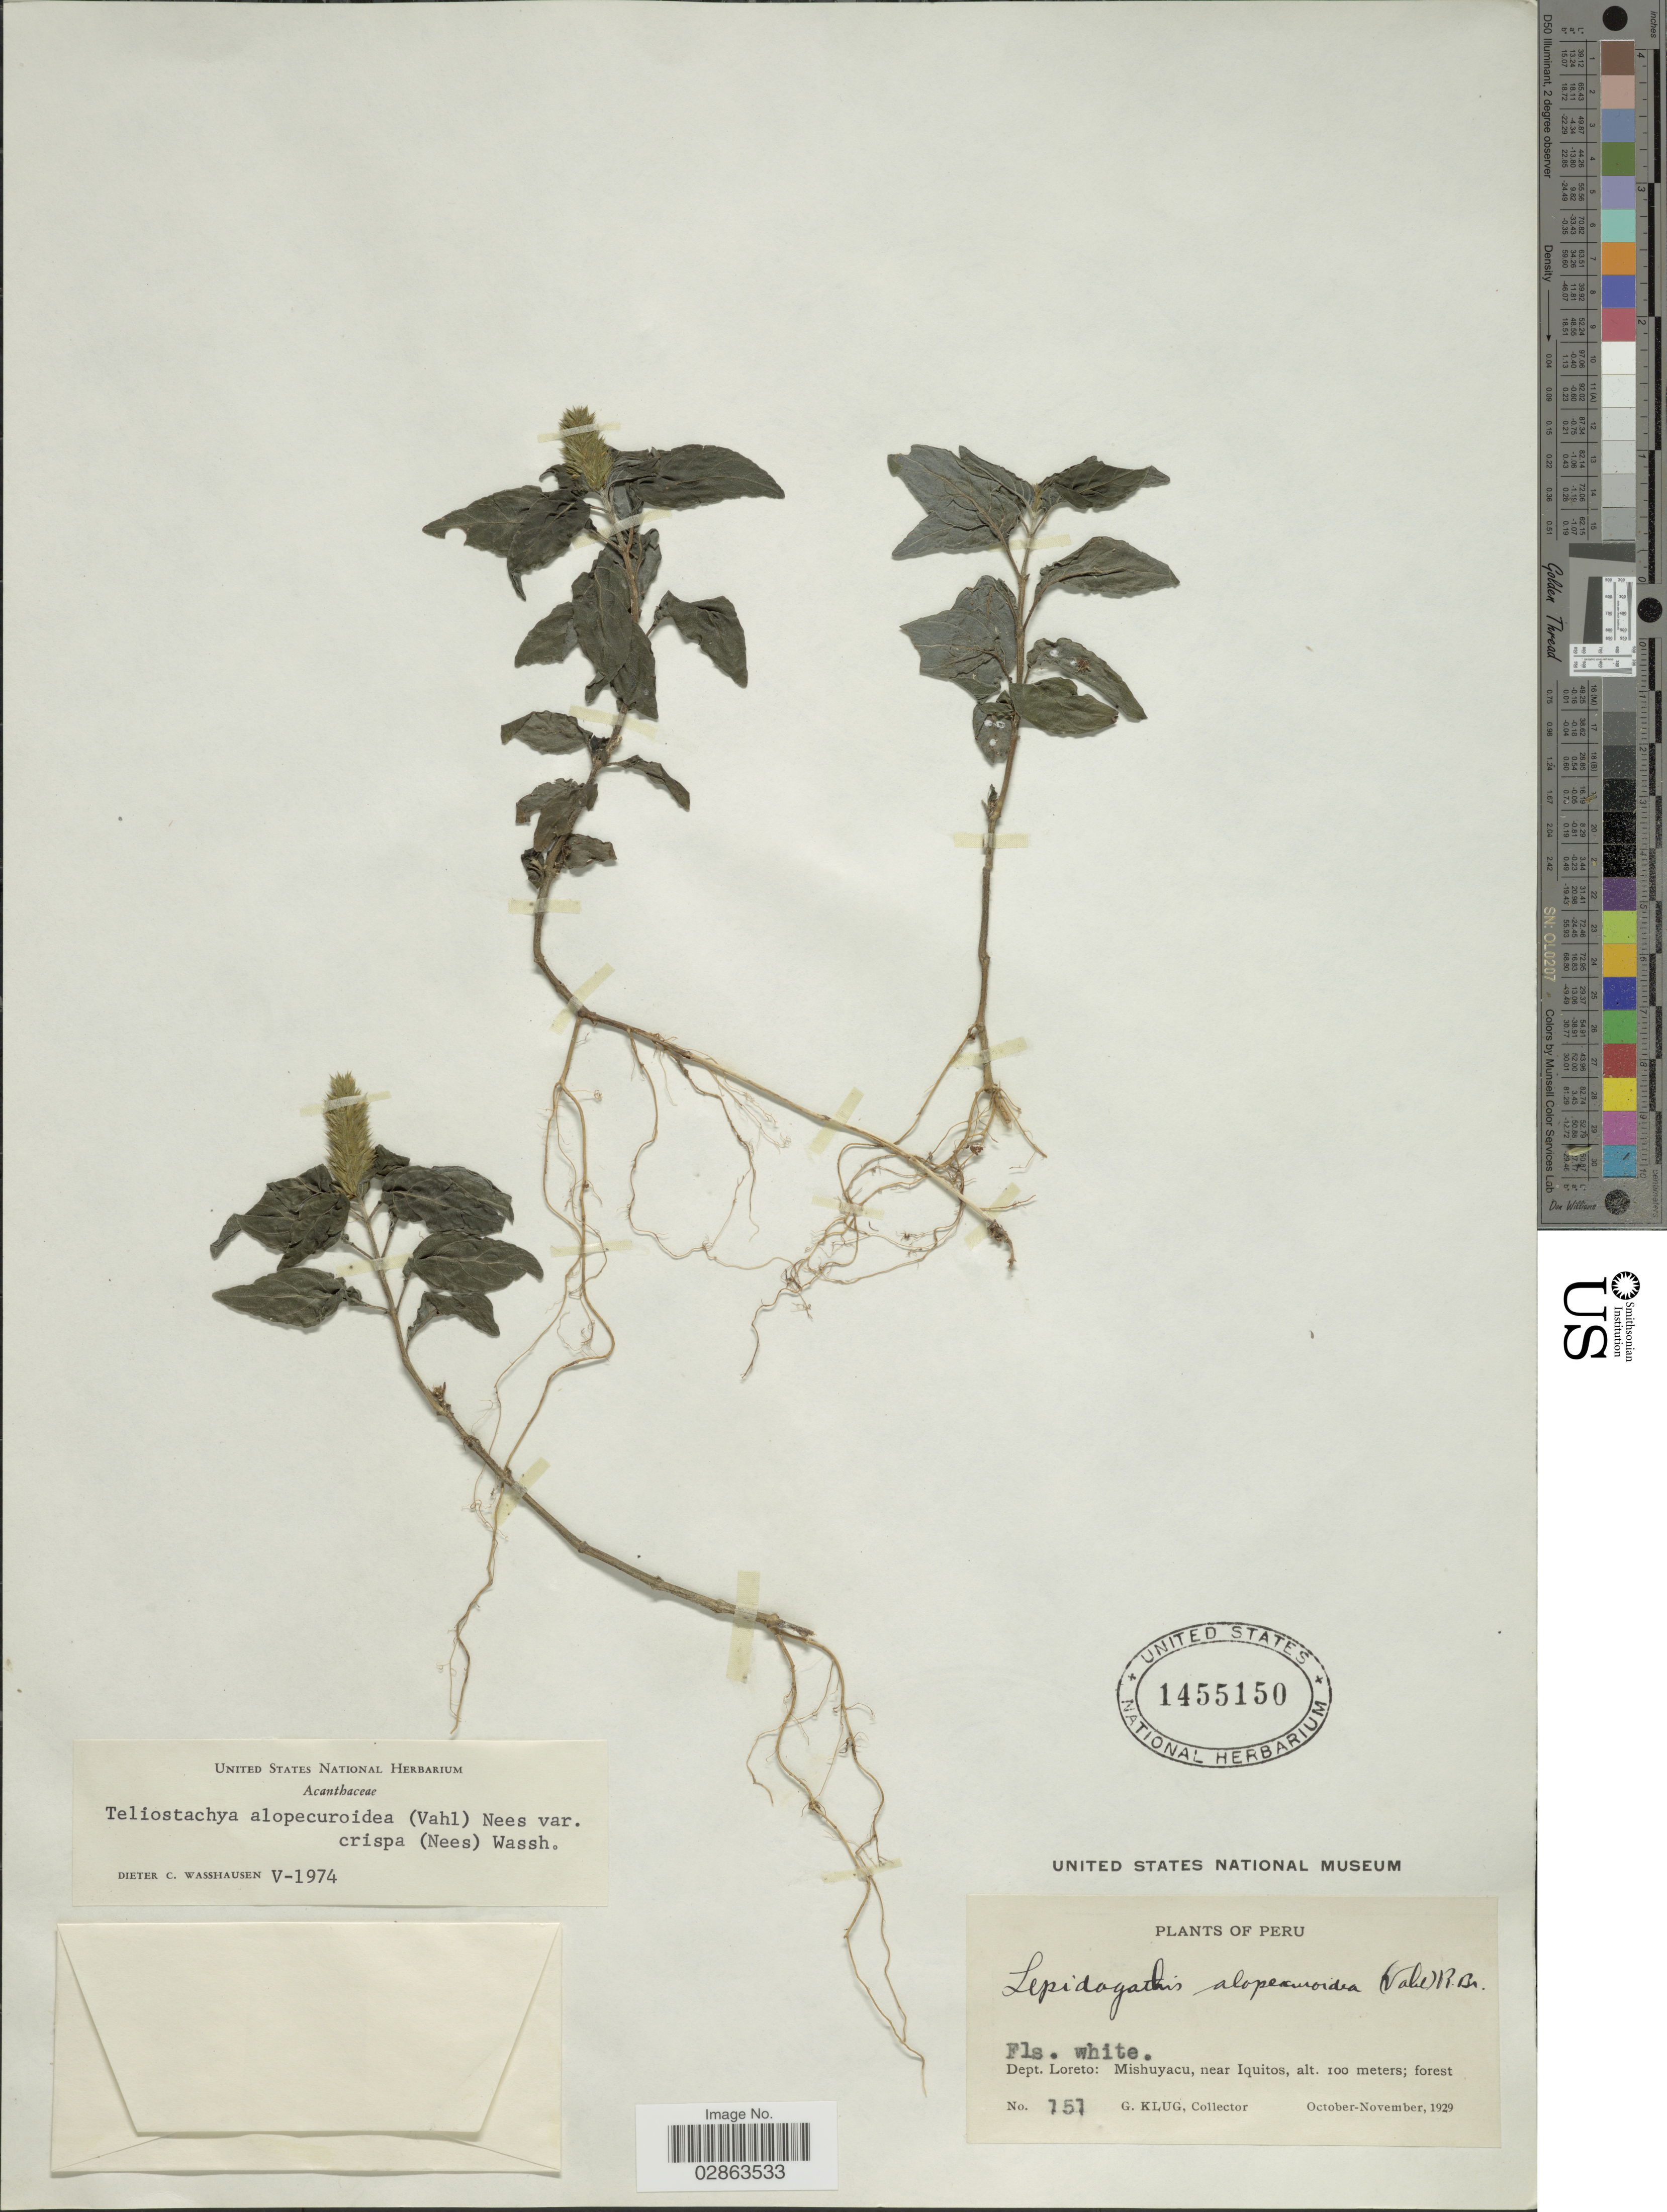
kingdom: Plantae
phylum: Tracheophyta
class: Magnoliopsida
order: Lamiales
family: Acanthaceae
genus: Teliostachya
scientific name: Teliostachya lanceolata var. crispa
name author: Nees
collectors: G. Klug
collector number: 757*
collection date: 1929-10/1929-11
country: Peru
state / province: Loreto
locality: Dept. Loreto: Mishuyacu, near Iquitos.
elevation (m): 100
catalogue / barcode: US 1455150